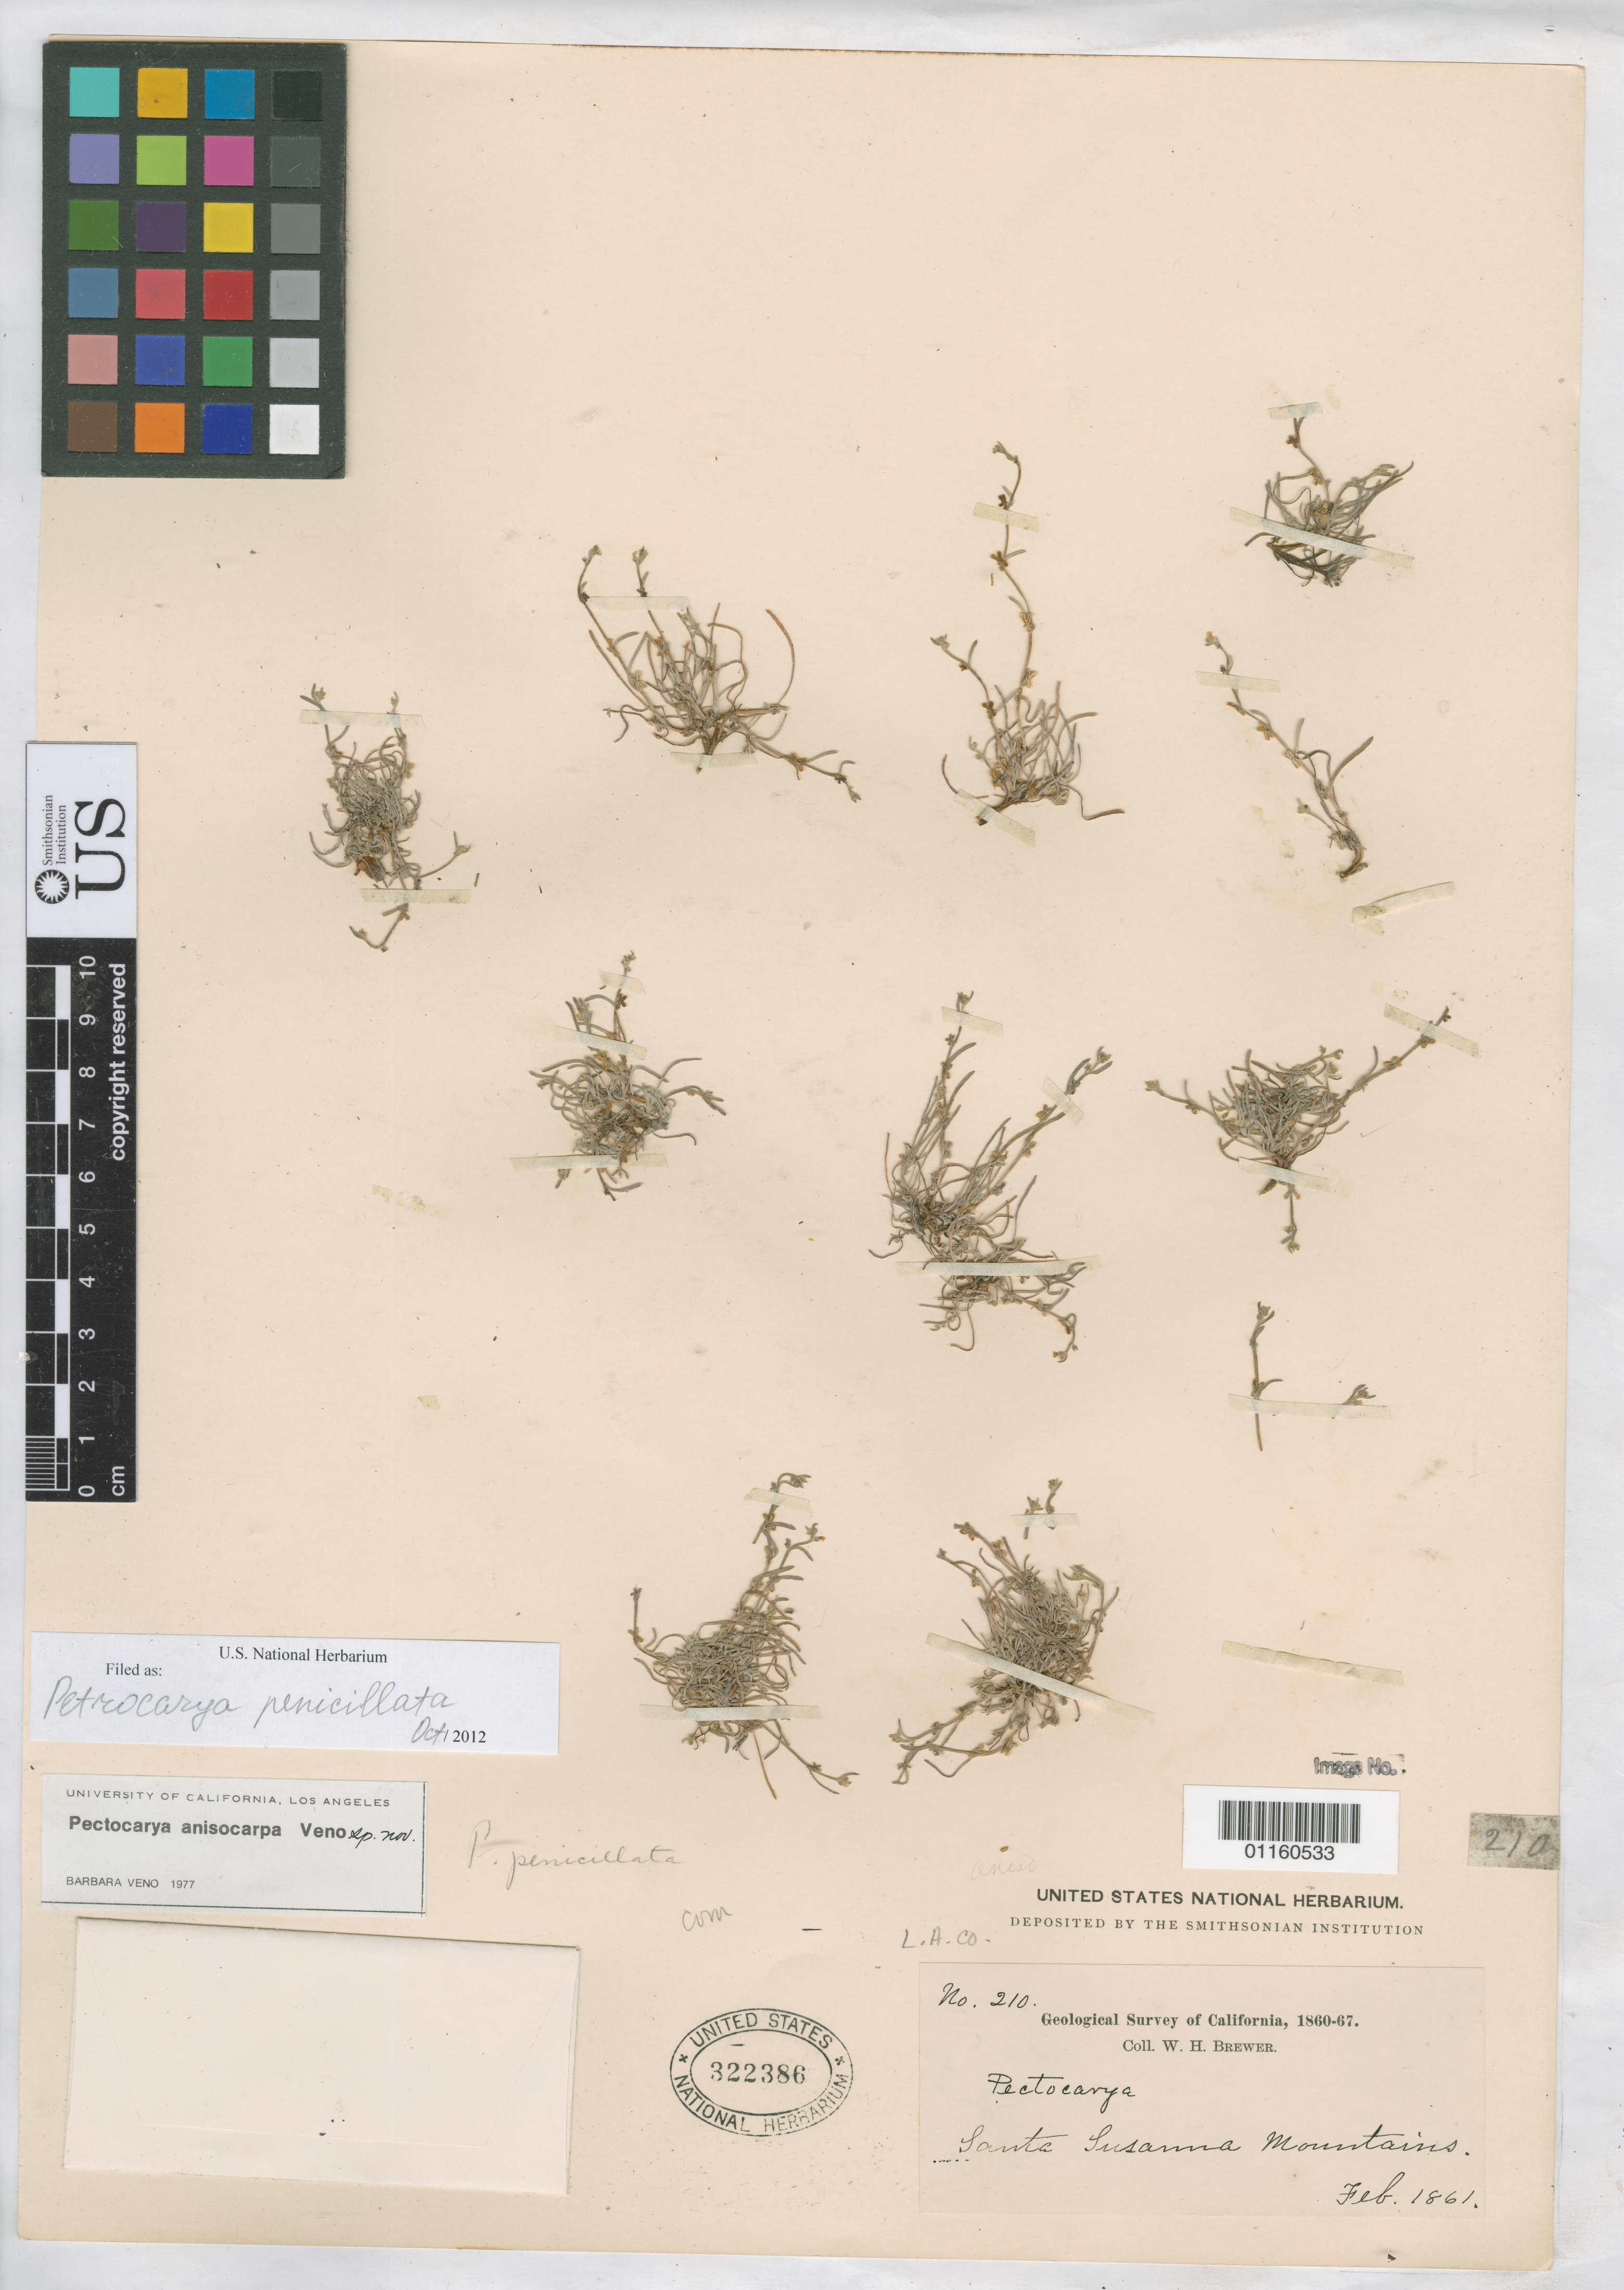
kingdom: Plantae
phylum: Tracheophyta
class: Magnoliopsida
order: Boraginales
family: Boraginaceae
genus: Pectocarya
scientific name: Pectocarya penicillata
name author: Hook. & Arn.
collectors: W. H. Brewer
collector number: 210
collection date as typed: Feb 1861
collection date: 1861-02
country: United States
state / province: California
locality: Santa Susanna Mountains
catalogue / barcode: US 322386